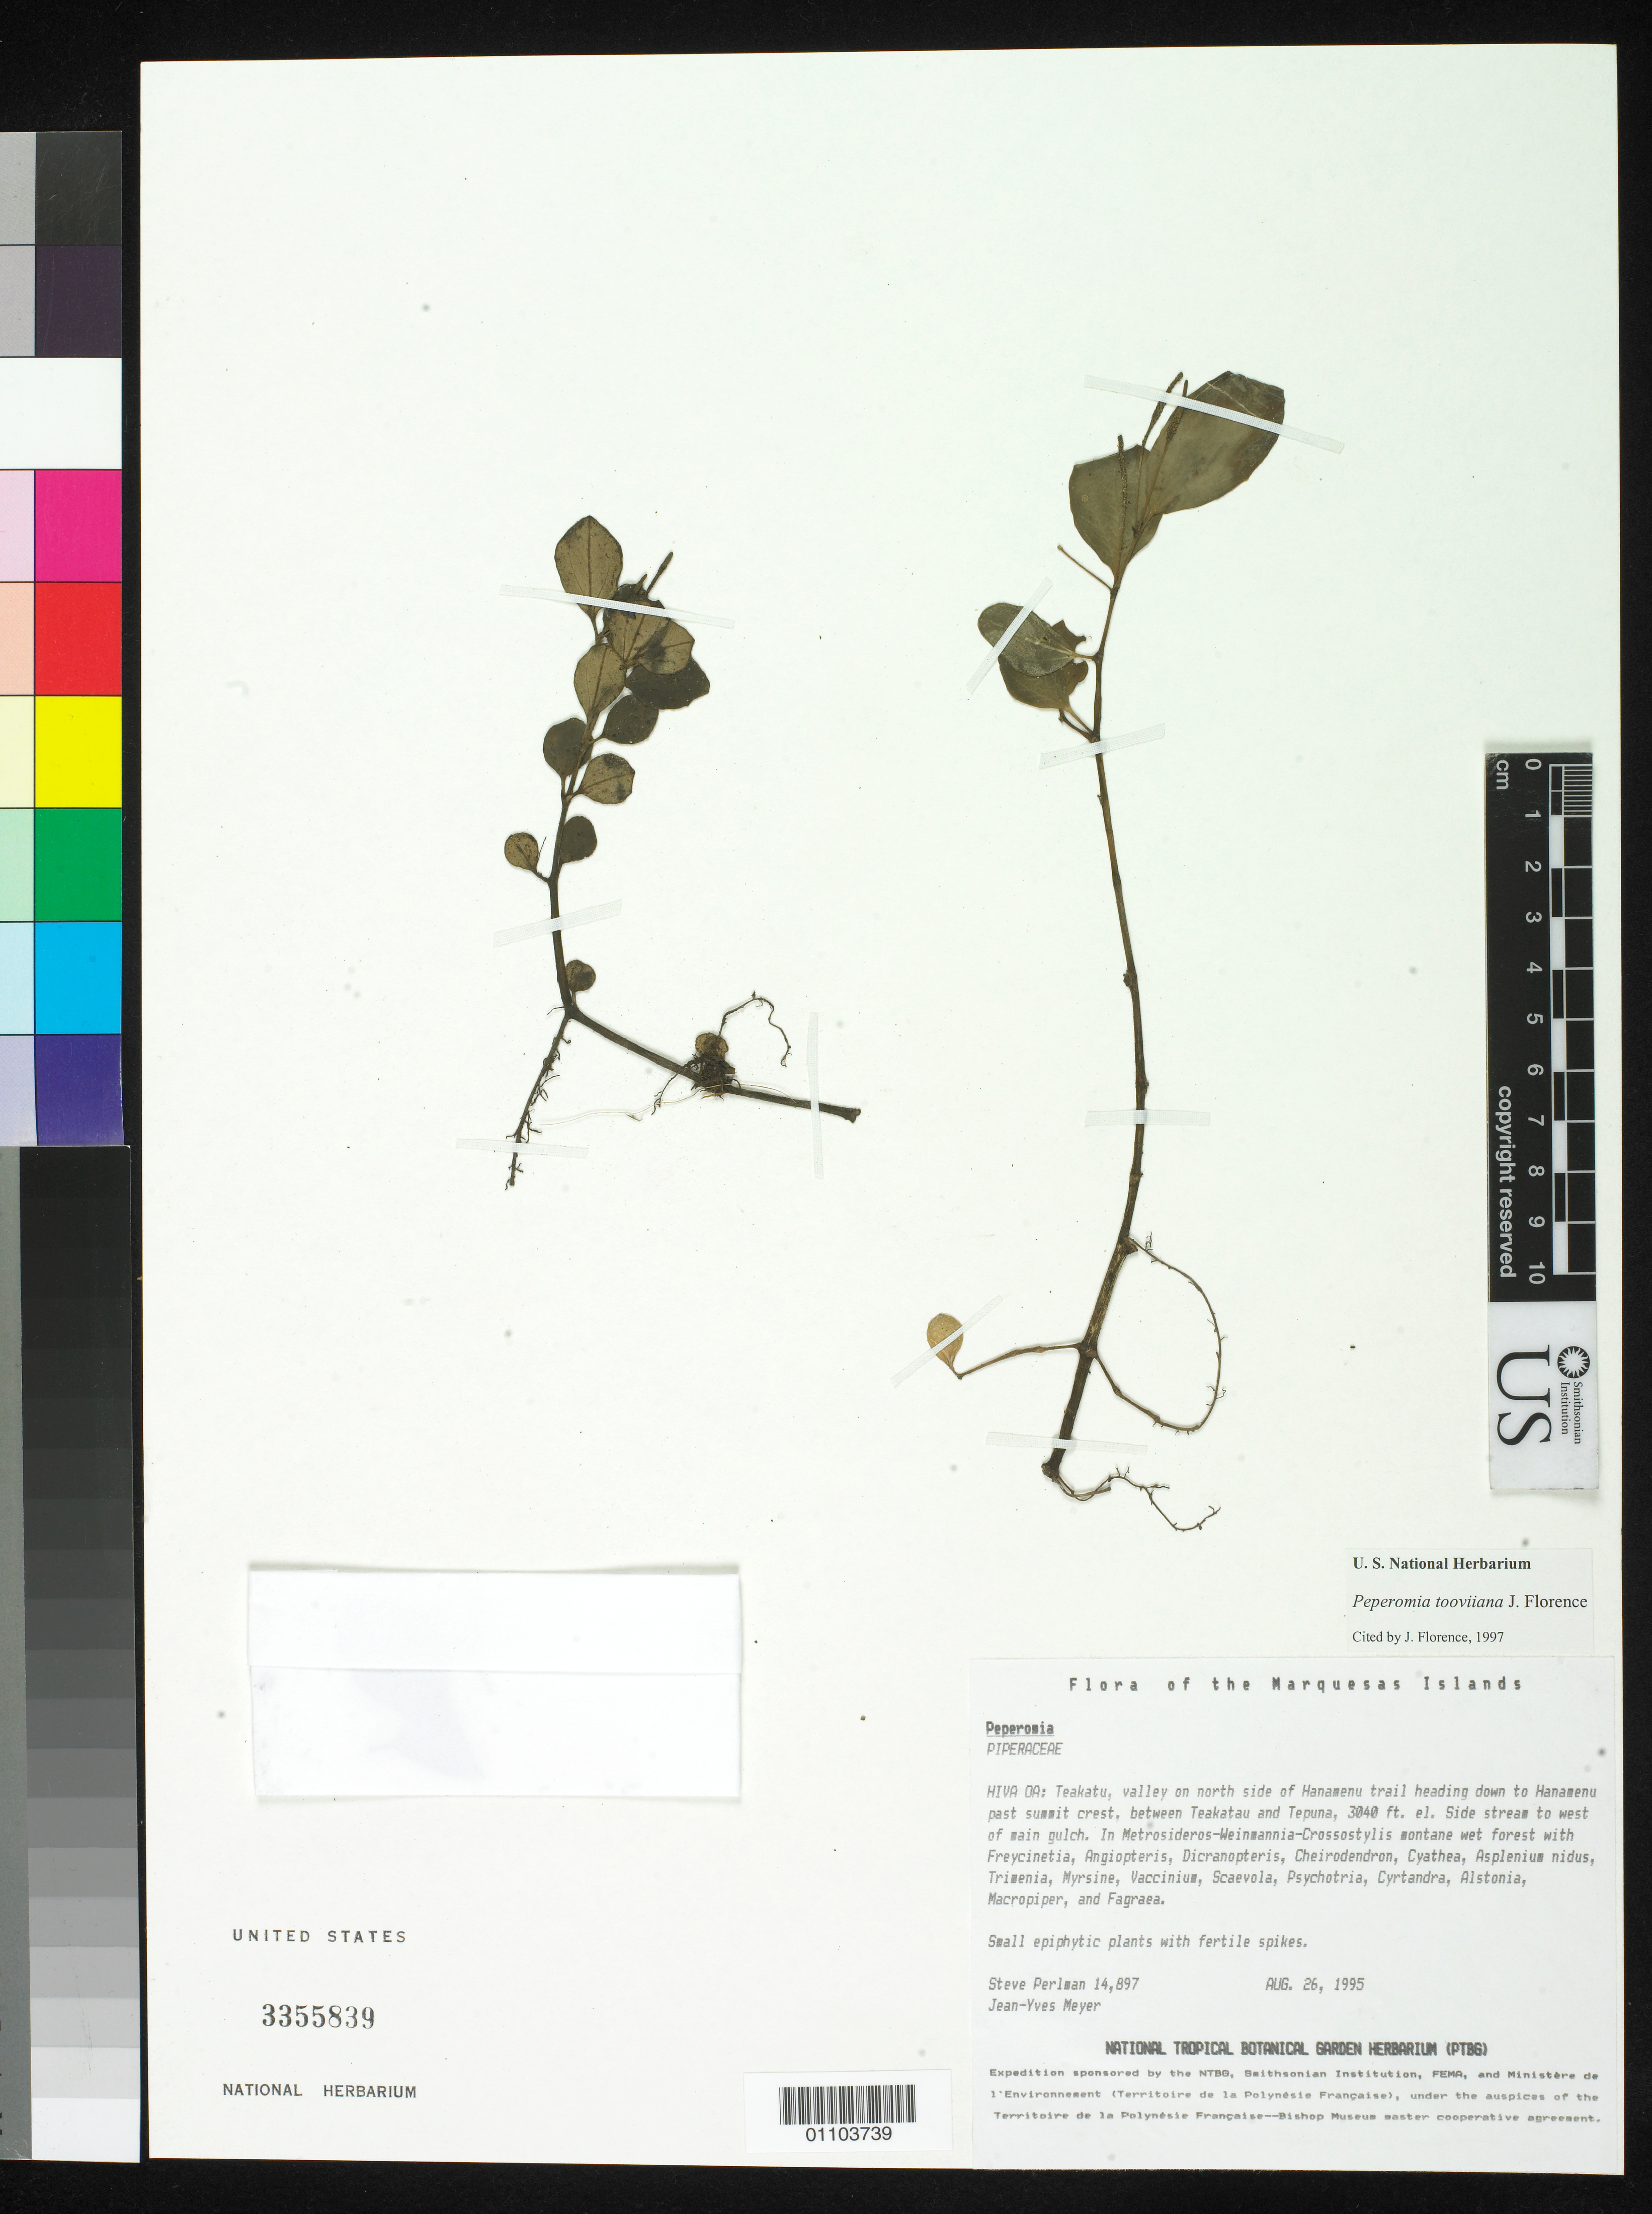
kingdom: Plantae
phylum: Tracheophyta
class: Magnoliopsida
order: Piperales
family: Piperaceae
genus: Peperomia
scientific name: Peperomia leptostachya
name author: Hook. & Arn.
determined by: Wagner, W. L., (BOT), Smithsonian Institution - National Museum of Natural History (UNITED STATES)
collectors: S. P. Perlman & J.-Y. Meyer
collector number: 14897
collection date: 1995-08-26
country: French Polynesia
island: Hiva Oa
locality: Teakatau, valley on N side of Hanamenu Trail heading down to Hanamenu past summit crest, valley between Teakatau and Tepuna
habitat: Side stream to west of main gulch. In Metrosideros - Weinmannia - Crossostylis montane wet forest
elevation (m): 927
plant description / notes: Determined by D.H. Lorence, Dec. 2015 as blanda var. floribunda, however it's cited in Florence 1997 as P. tooviiana.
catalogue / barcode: US 3355839